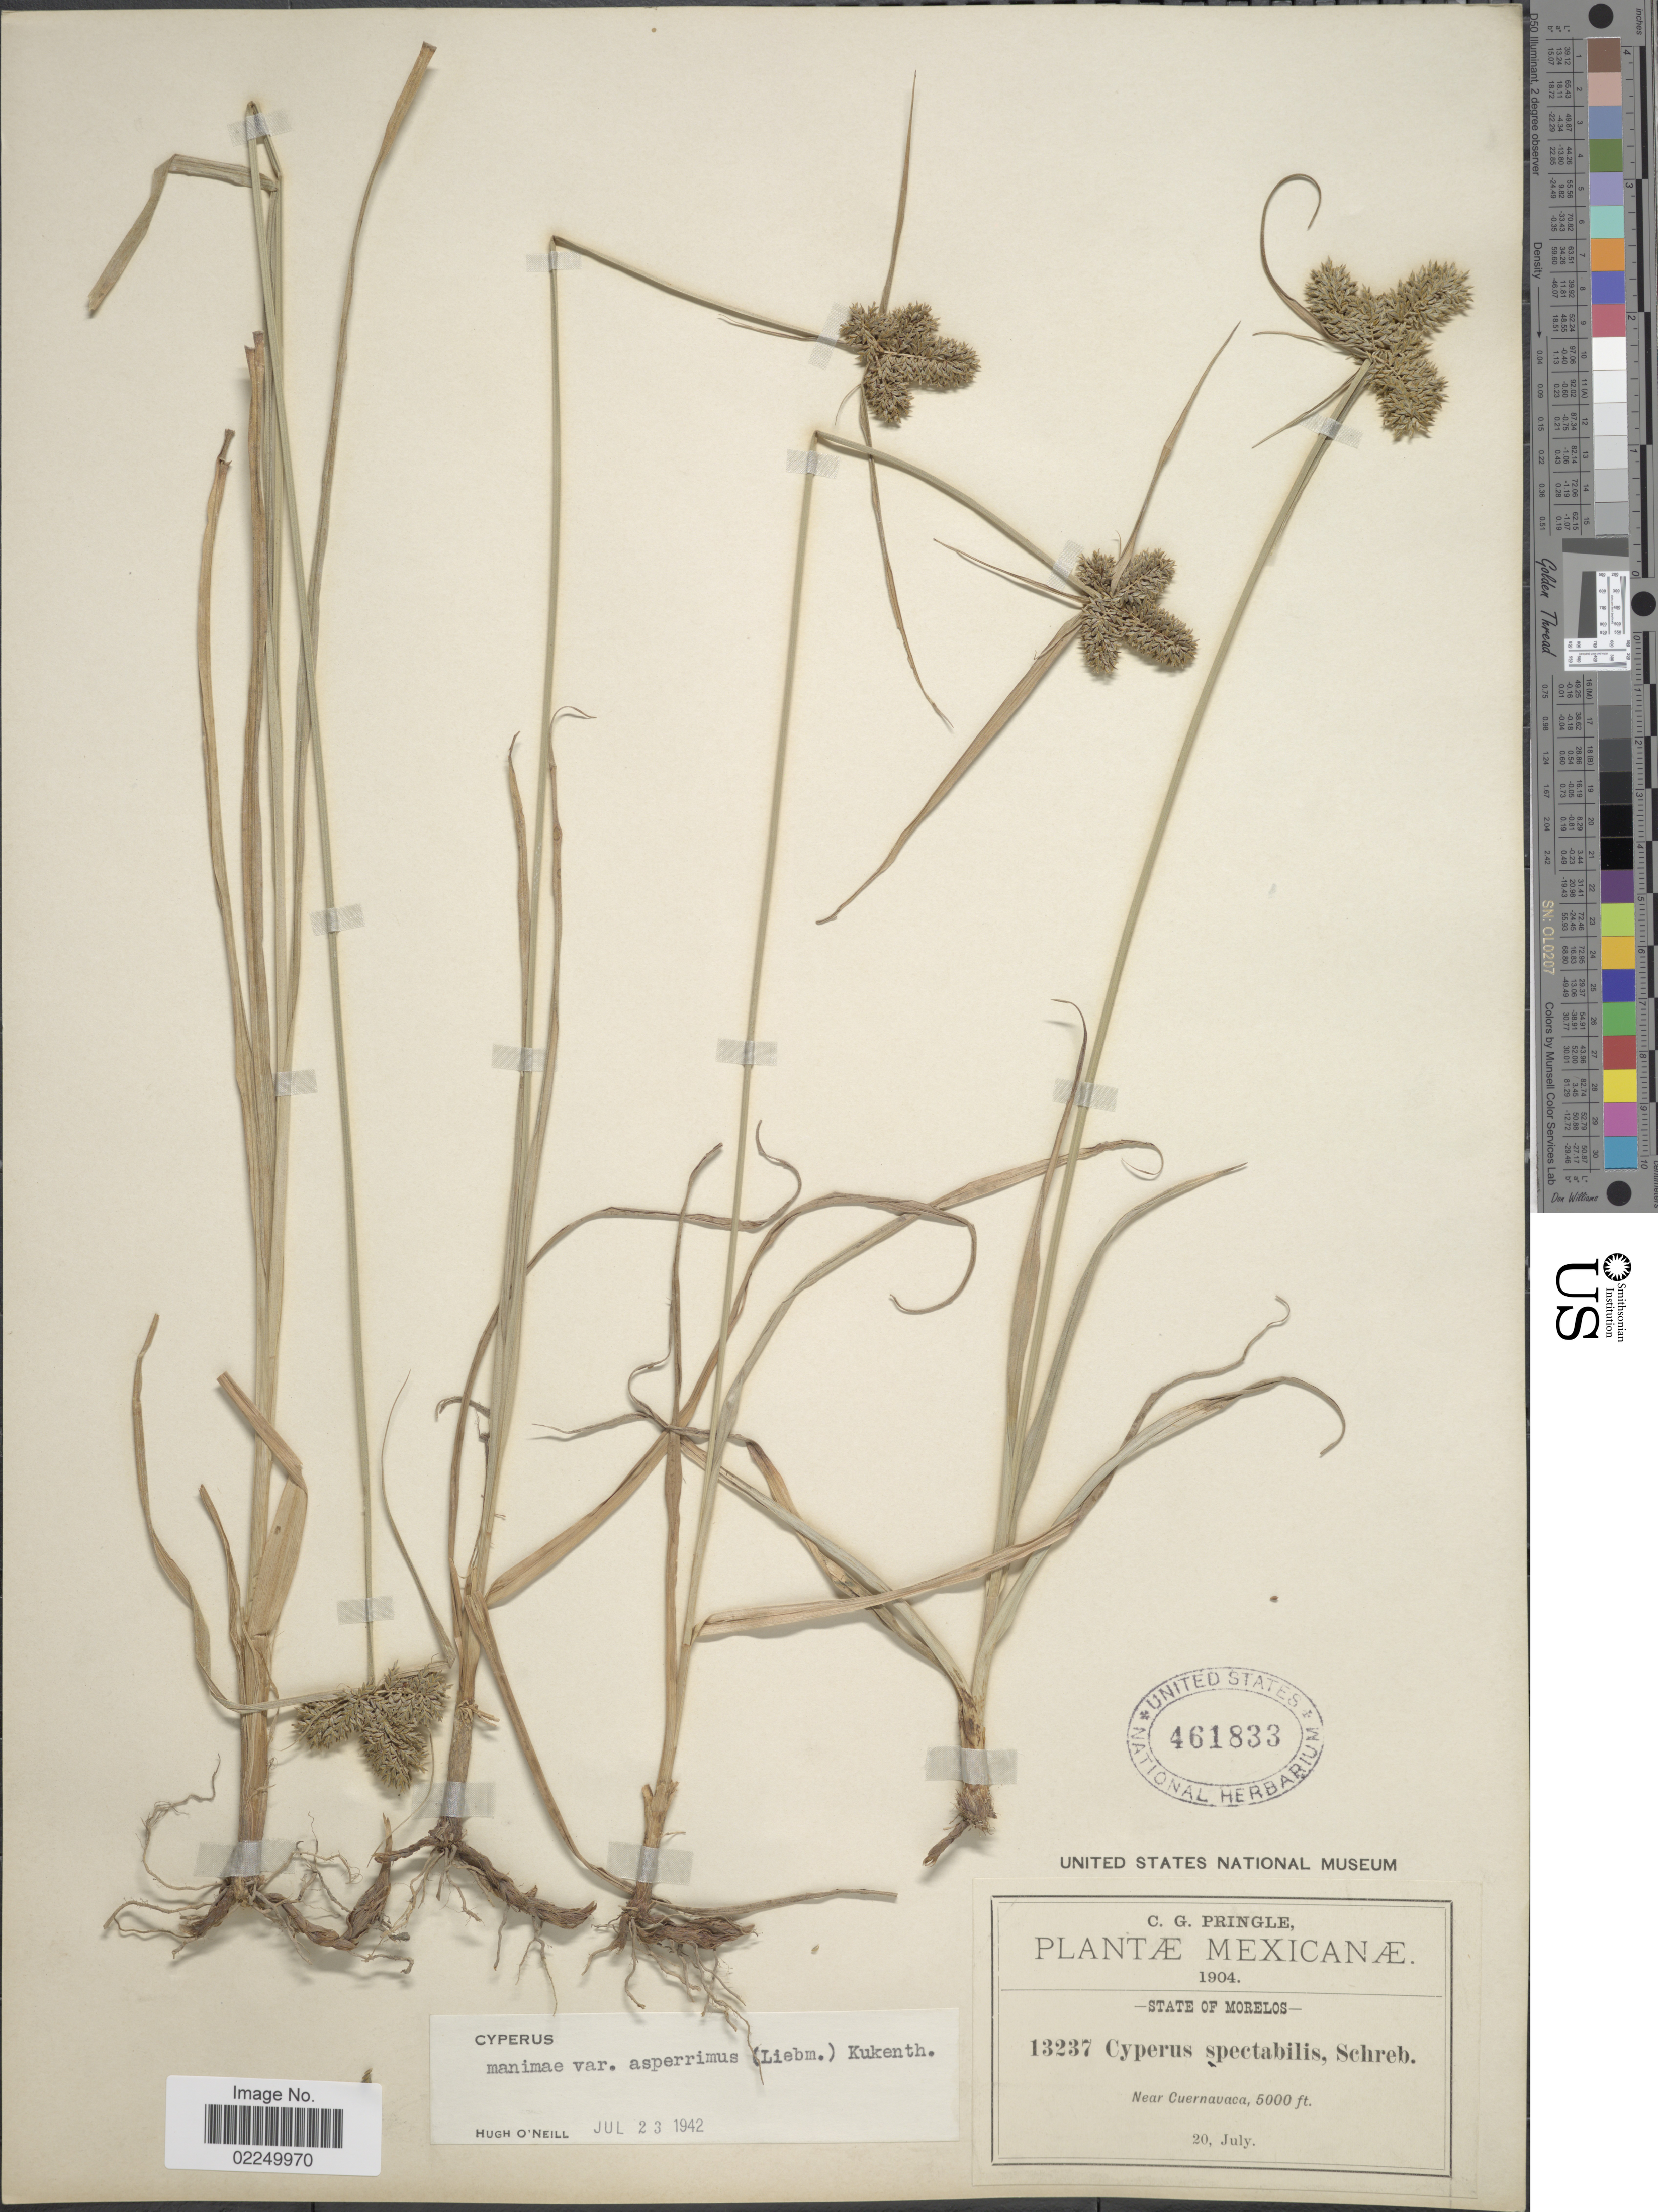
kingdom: Plantae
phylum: Tracheophyta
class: Liliopsida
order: Poales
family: Cyperaceae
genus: Cyperus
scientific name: Cyperus manimae var. asperrimus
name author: (Liebm.) Kük.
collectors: C. G. Pringle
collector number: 13237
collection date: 1904-07-20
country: Mexico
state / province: Morelos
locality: Near Cuernavaca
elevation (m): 1524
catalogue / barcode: US 461833